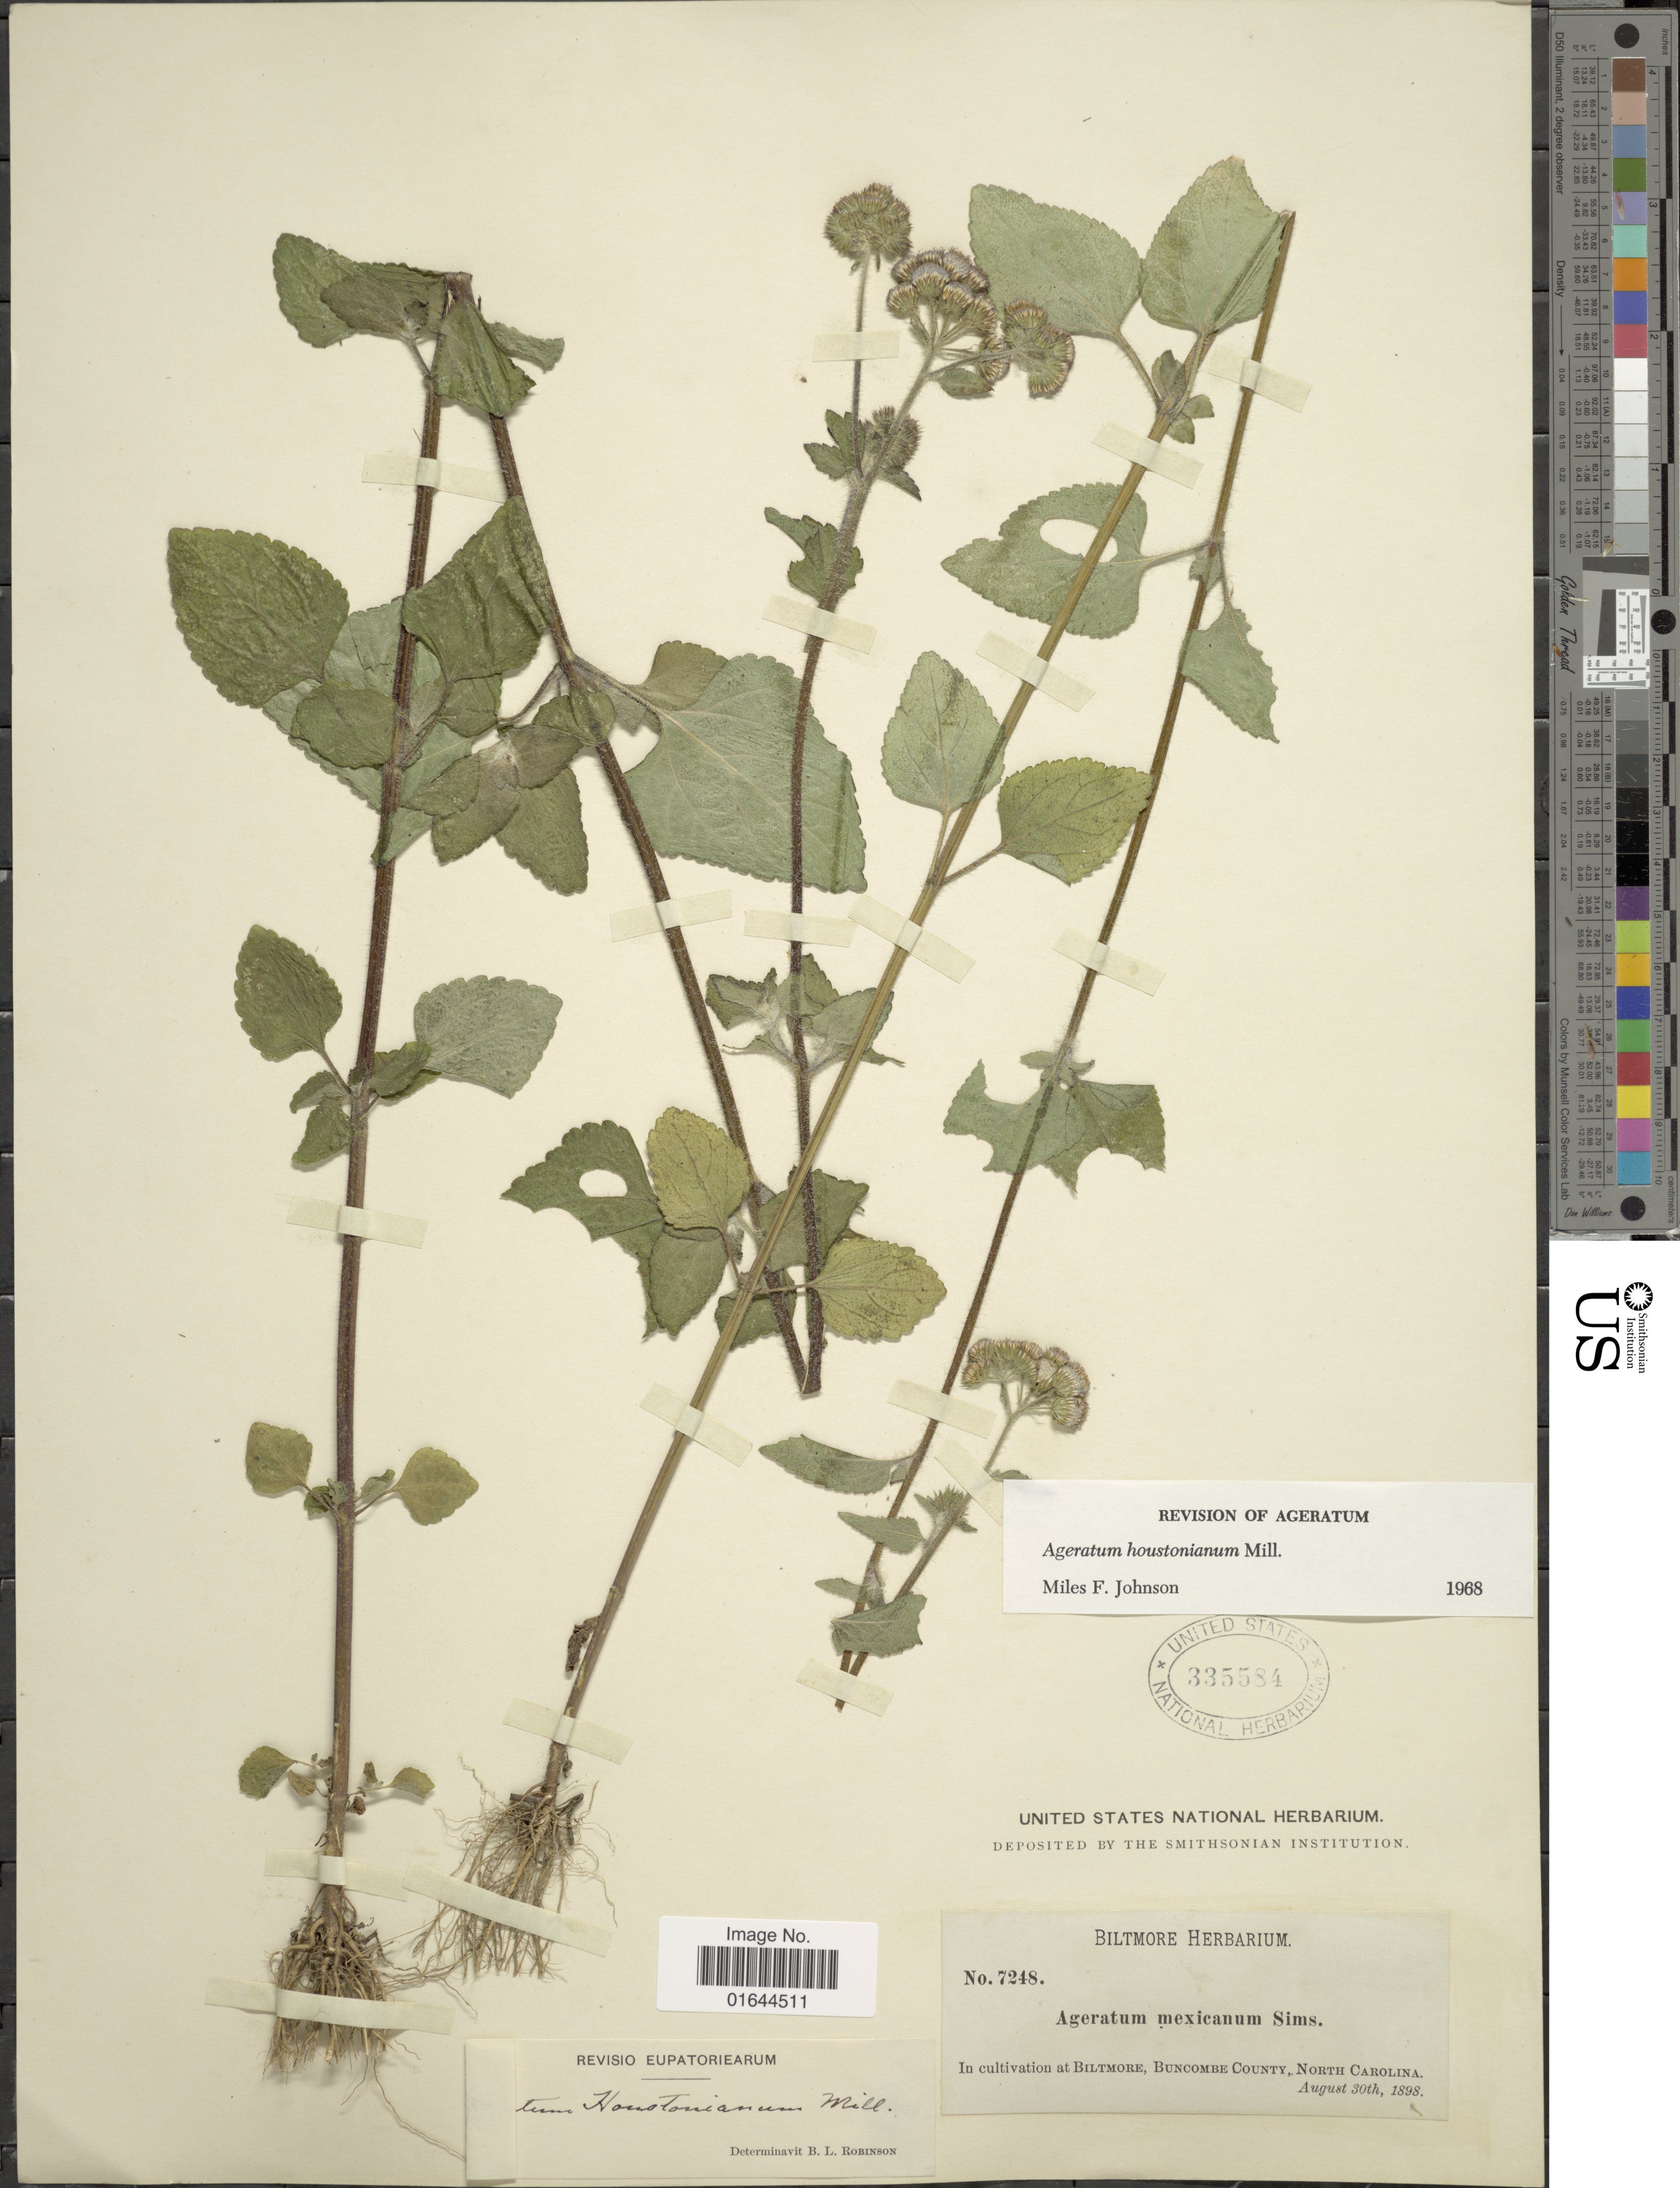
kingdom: Plantae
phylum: Tracheophyta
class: Magnoliopsida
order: Asterales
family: Asteraceae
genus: Ageratum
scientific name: Ageratum houstonianum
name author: Mill.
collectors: ex herb. Biltmore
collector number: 7248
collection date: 1898-08-30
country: United States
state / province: North Carolina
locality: In cultivation at Biltmore, Buncombe County, North Carolina.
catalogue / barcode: US 335584